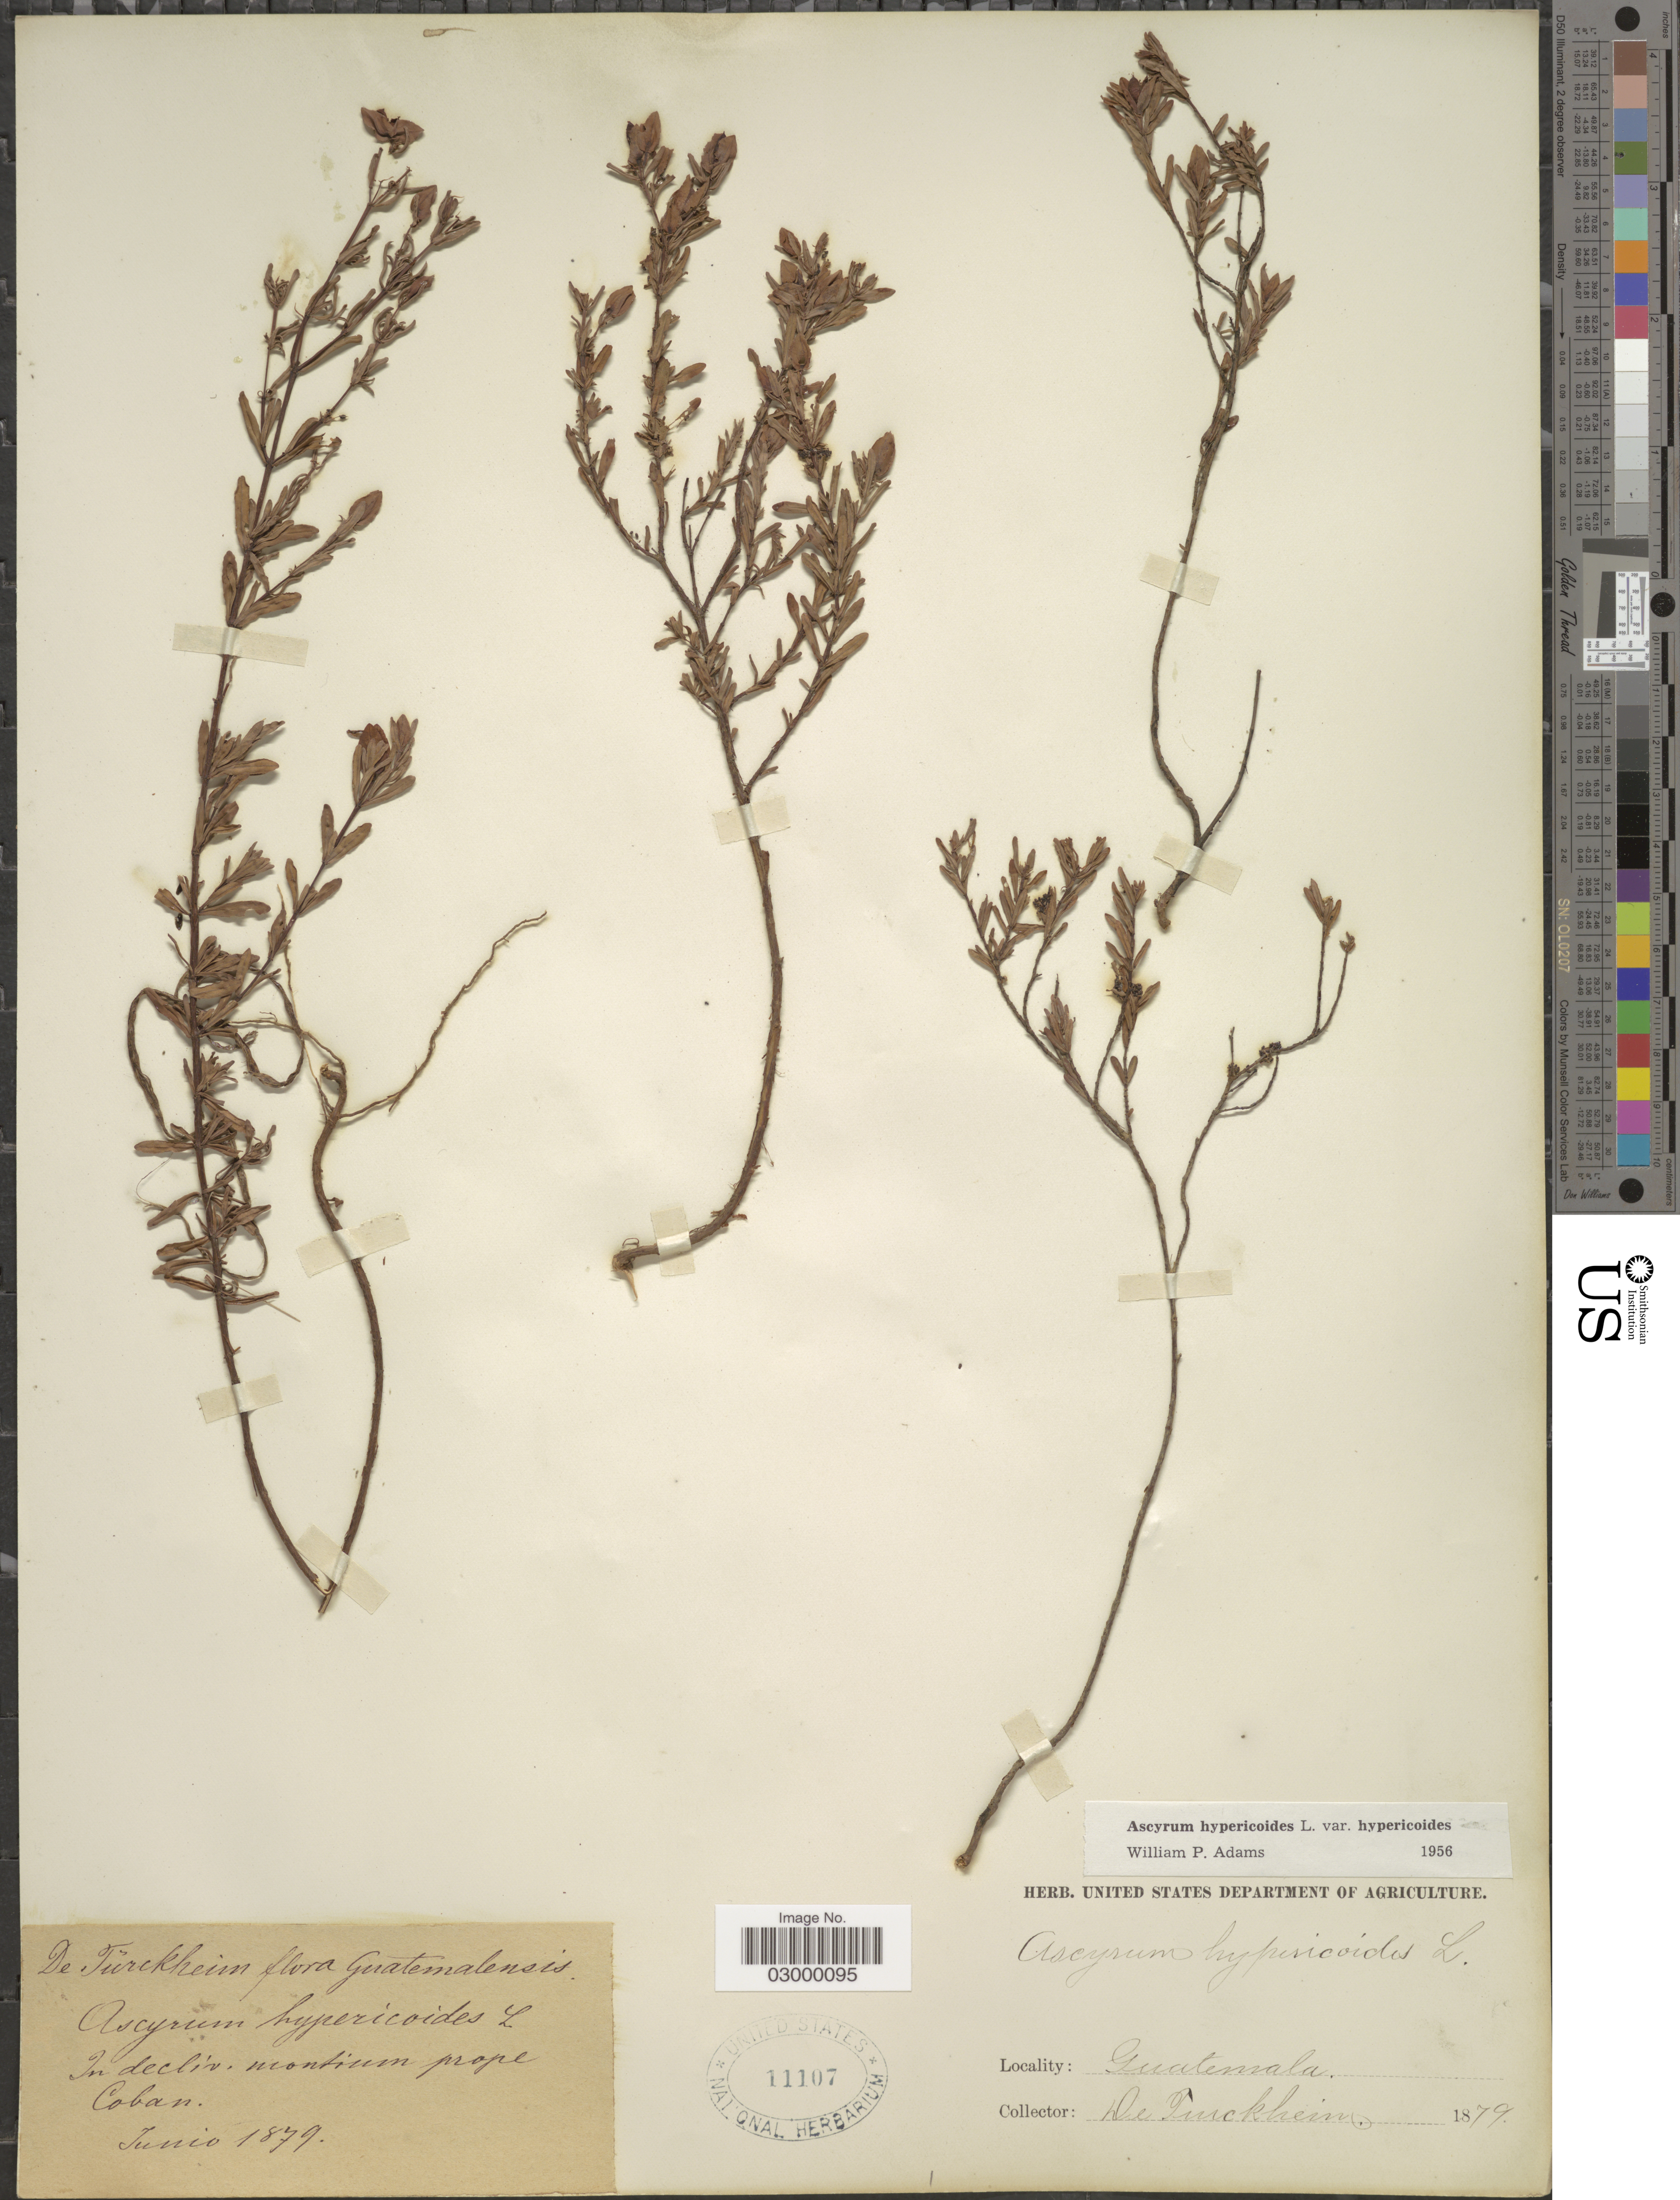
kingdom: Plantae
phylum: Tracheophyta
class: Magnoliopsida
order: Malpighiales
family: Hypericaceae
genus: Hypericum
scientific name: Hypericum hypericoides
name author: (L.) Crantz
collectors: -. De Türckheim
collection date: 1879-06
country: Guatemala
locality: In decliv. montium prope Coban.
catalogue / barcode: US 11107